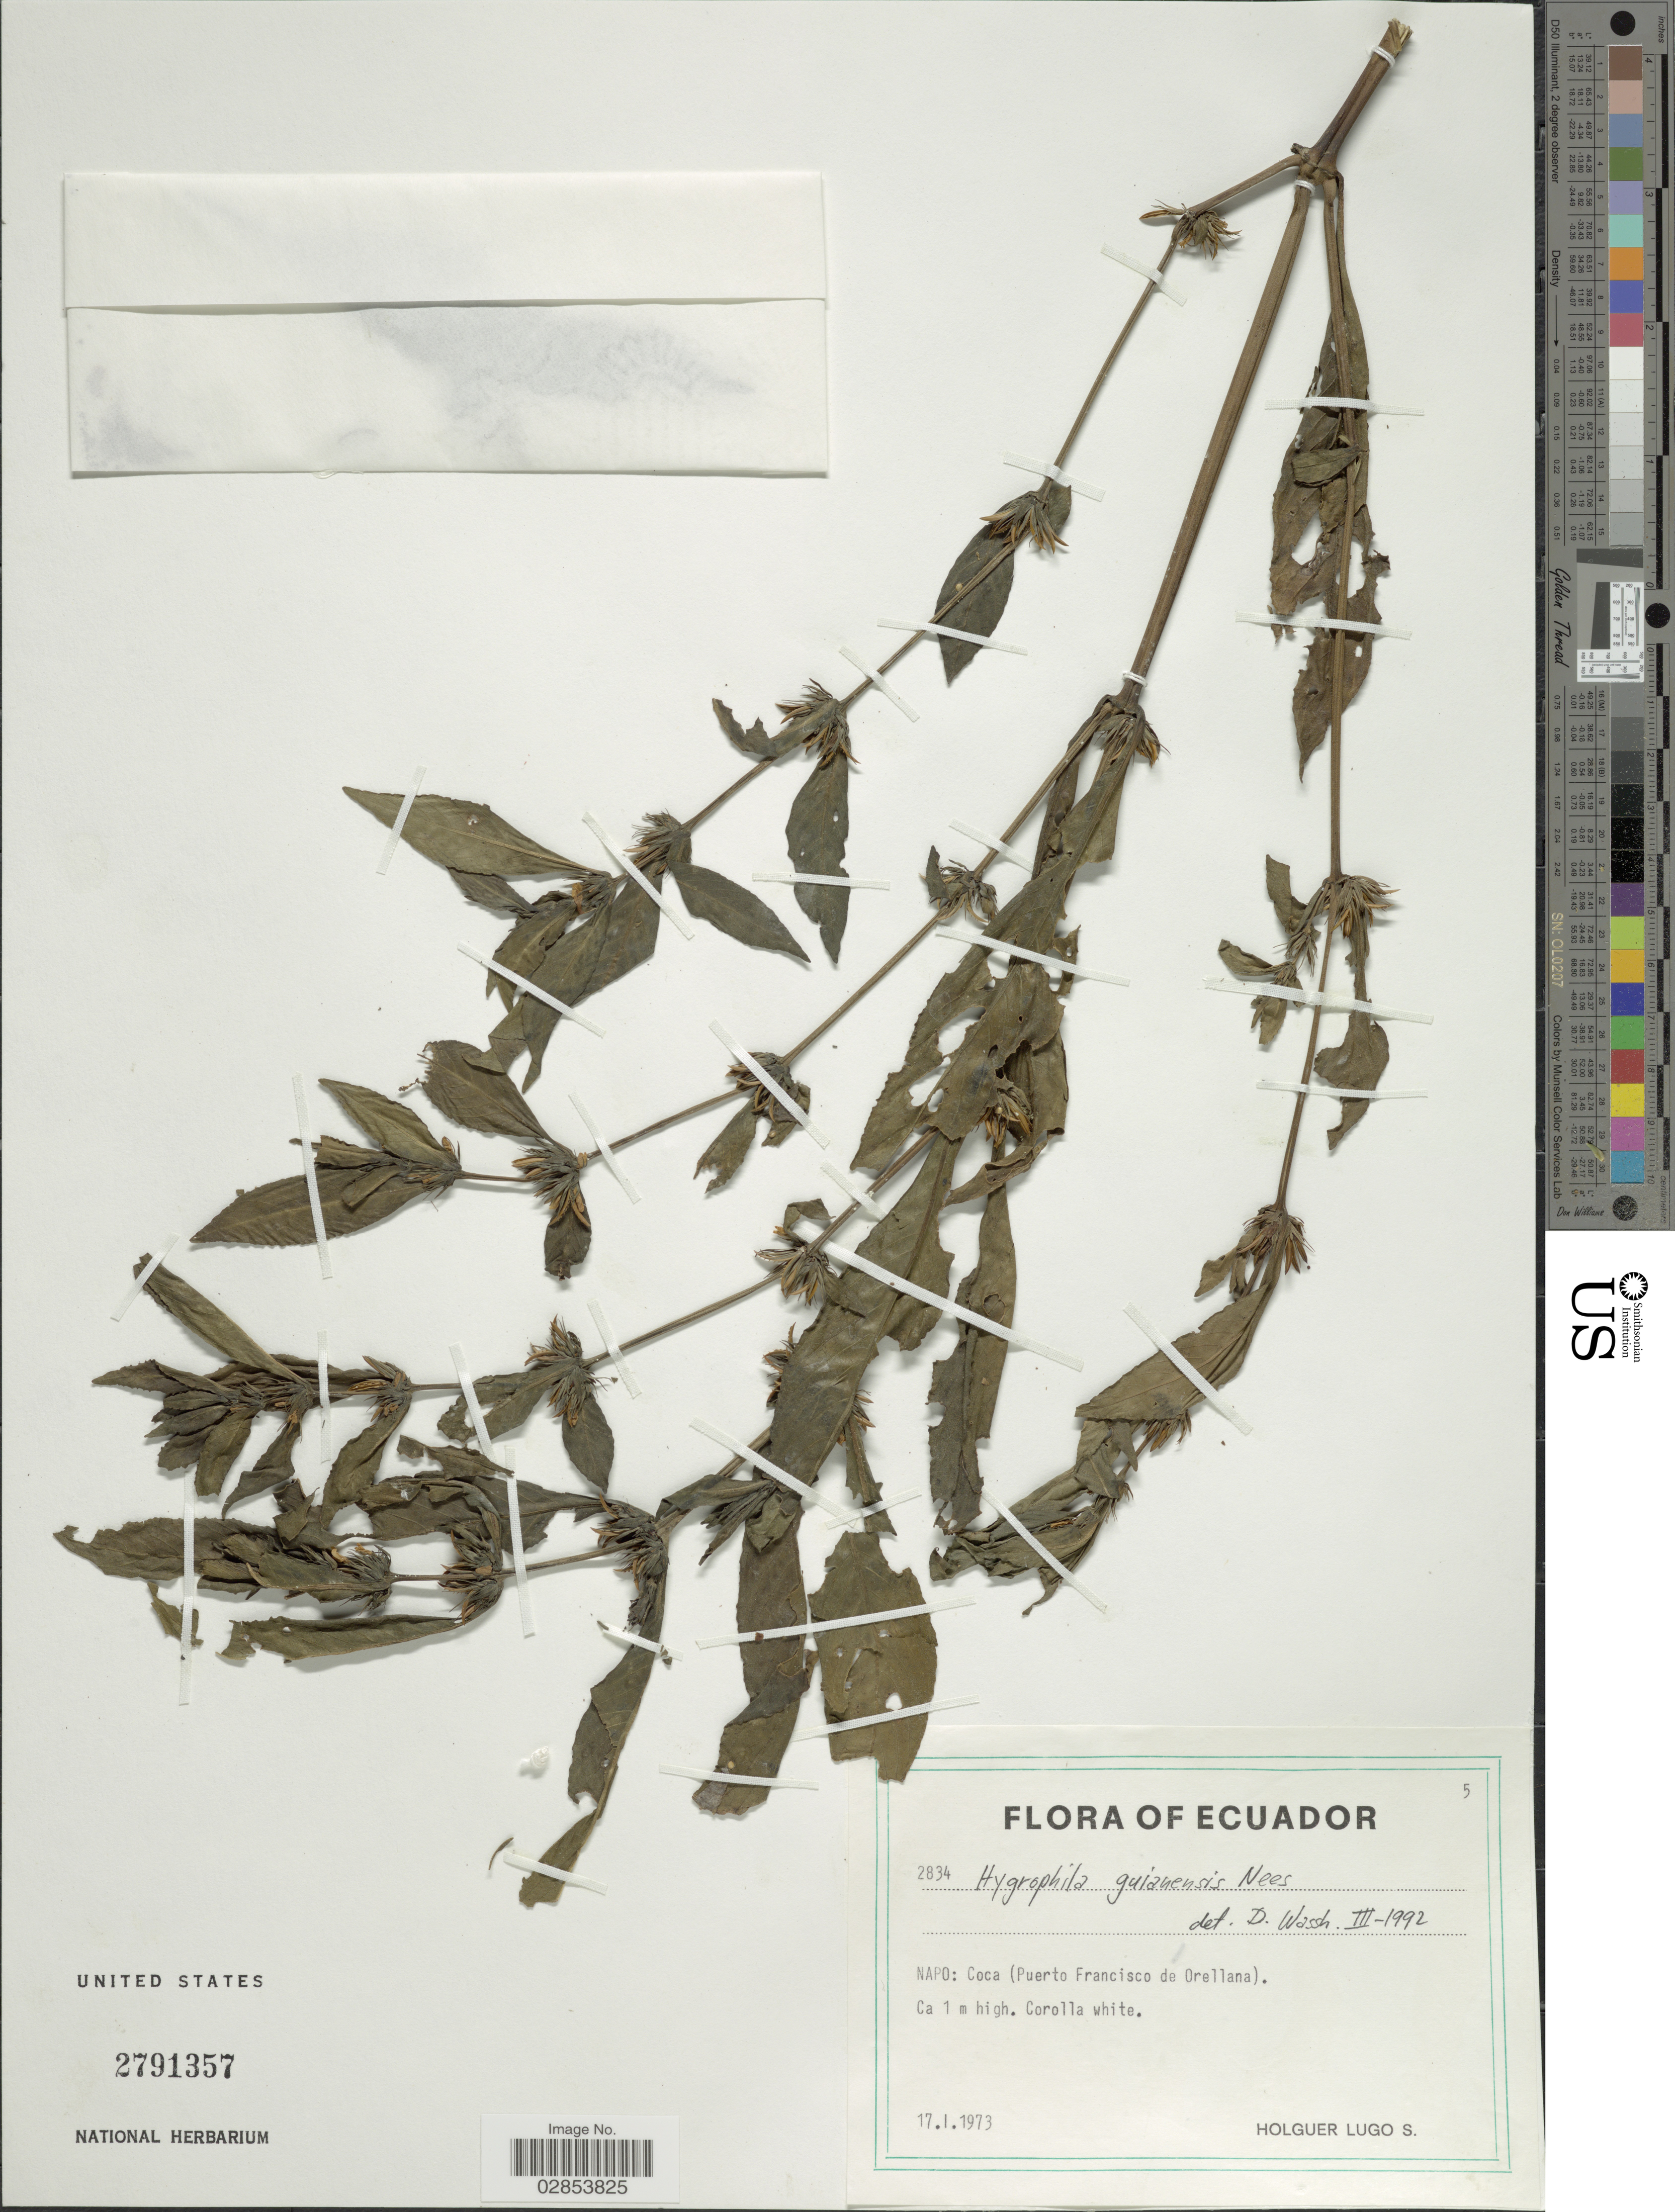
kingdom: Plantae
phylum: Tracheophyta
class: Magnoliopsida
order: Lamiales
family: Acanthaceae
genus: Hygrophila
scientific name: Hygrophila costata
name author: Nees & T. Nees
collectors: H. Lugo S.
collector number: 2834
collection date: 1973-01-17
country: Ecuador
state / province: Napo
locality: Coca (Puerto Francisco de Orellana).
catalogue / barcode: US 2791357